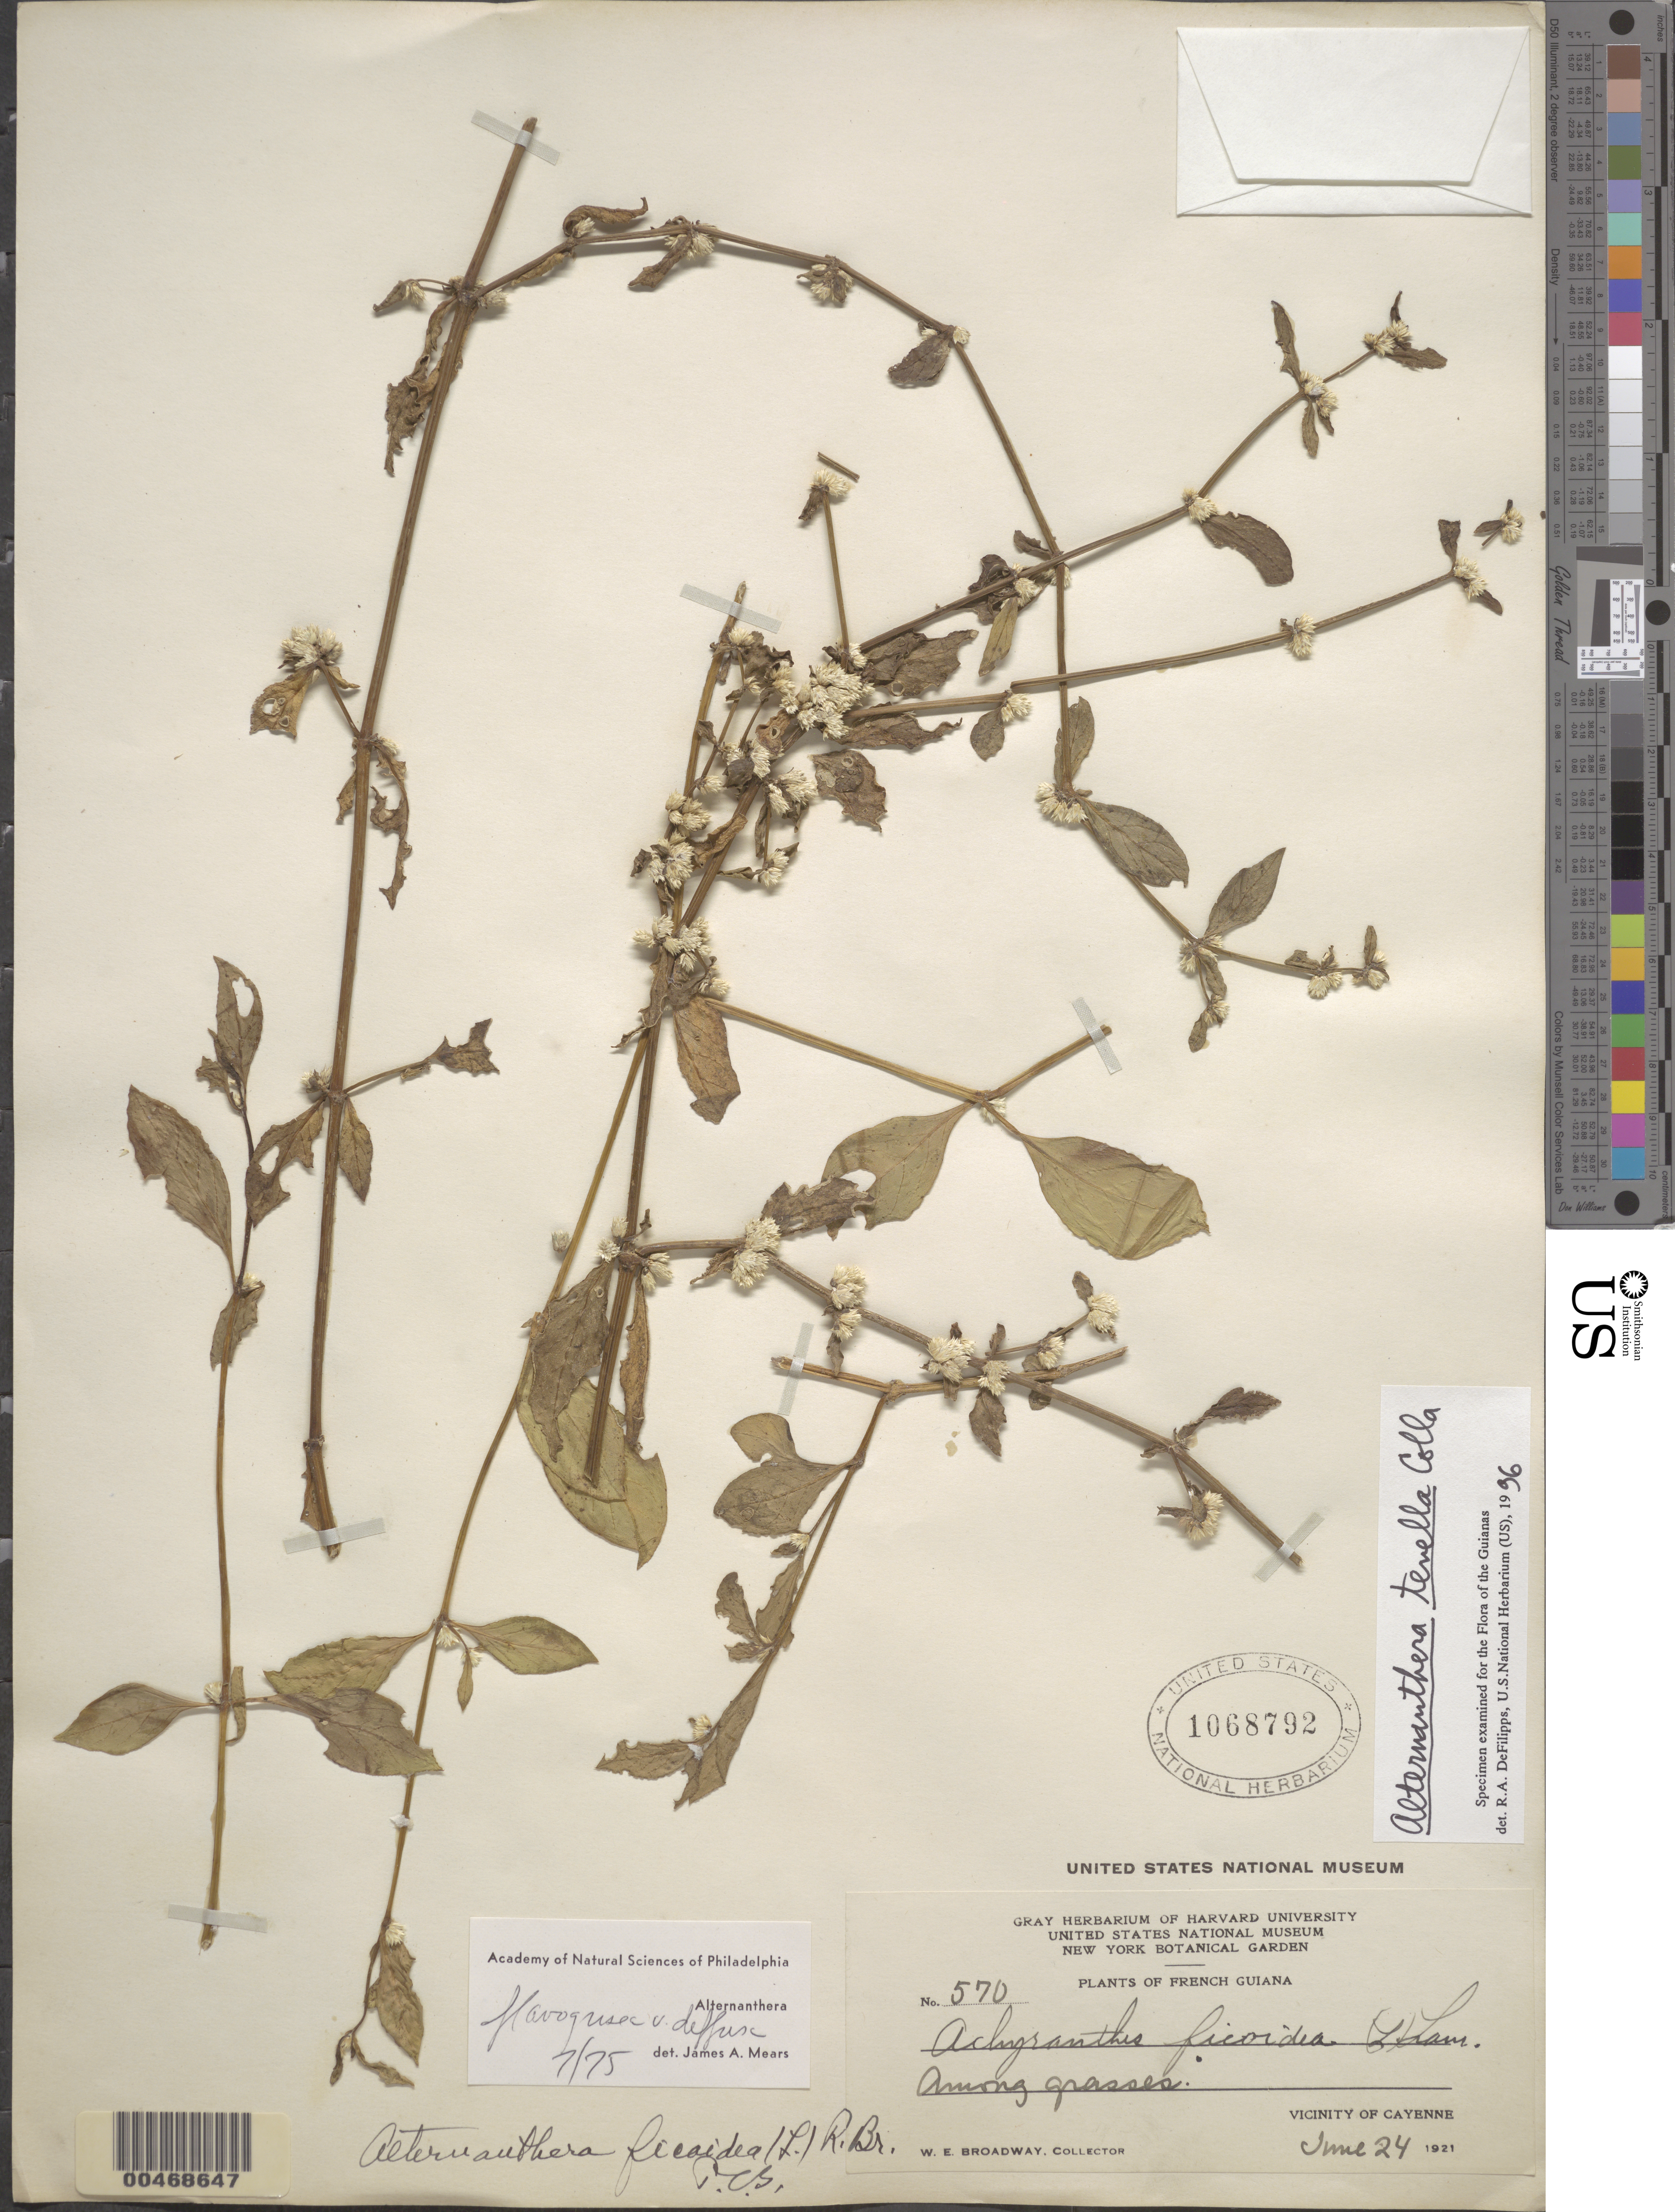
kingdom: Plantae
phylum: Tracheophyta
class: Magnoliopsida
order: Caryophyllales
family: Amaranthaceae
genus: Alternanthera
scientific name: Alternanthera tenella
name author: Colla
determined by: DeFilipps, R. A.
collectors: W. E. Broadway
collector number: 570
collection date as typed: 24-Jun-21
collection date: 1921-06-24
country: French Guiana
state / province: Cayenne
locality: Cayenne, vic.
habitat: Among grasses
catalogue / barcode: US 1068792